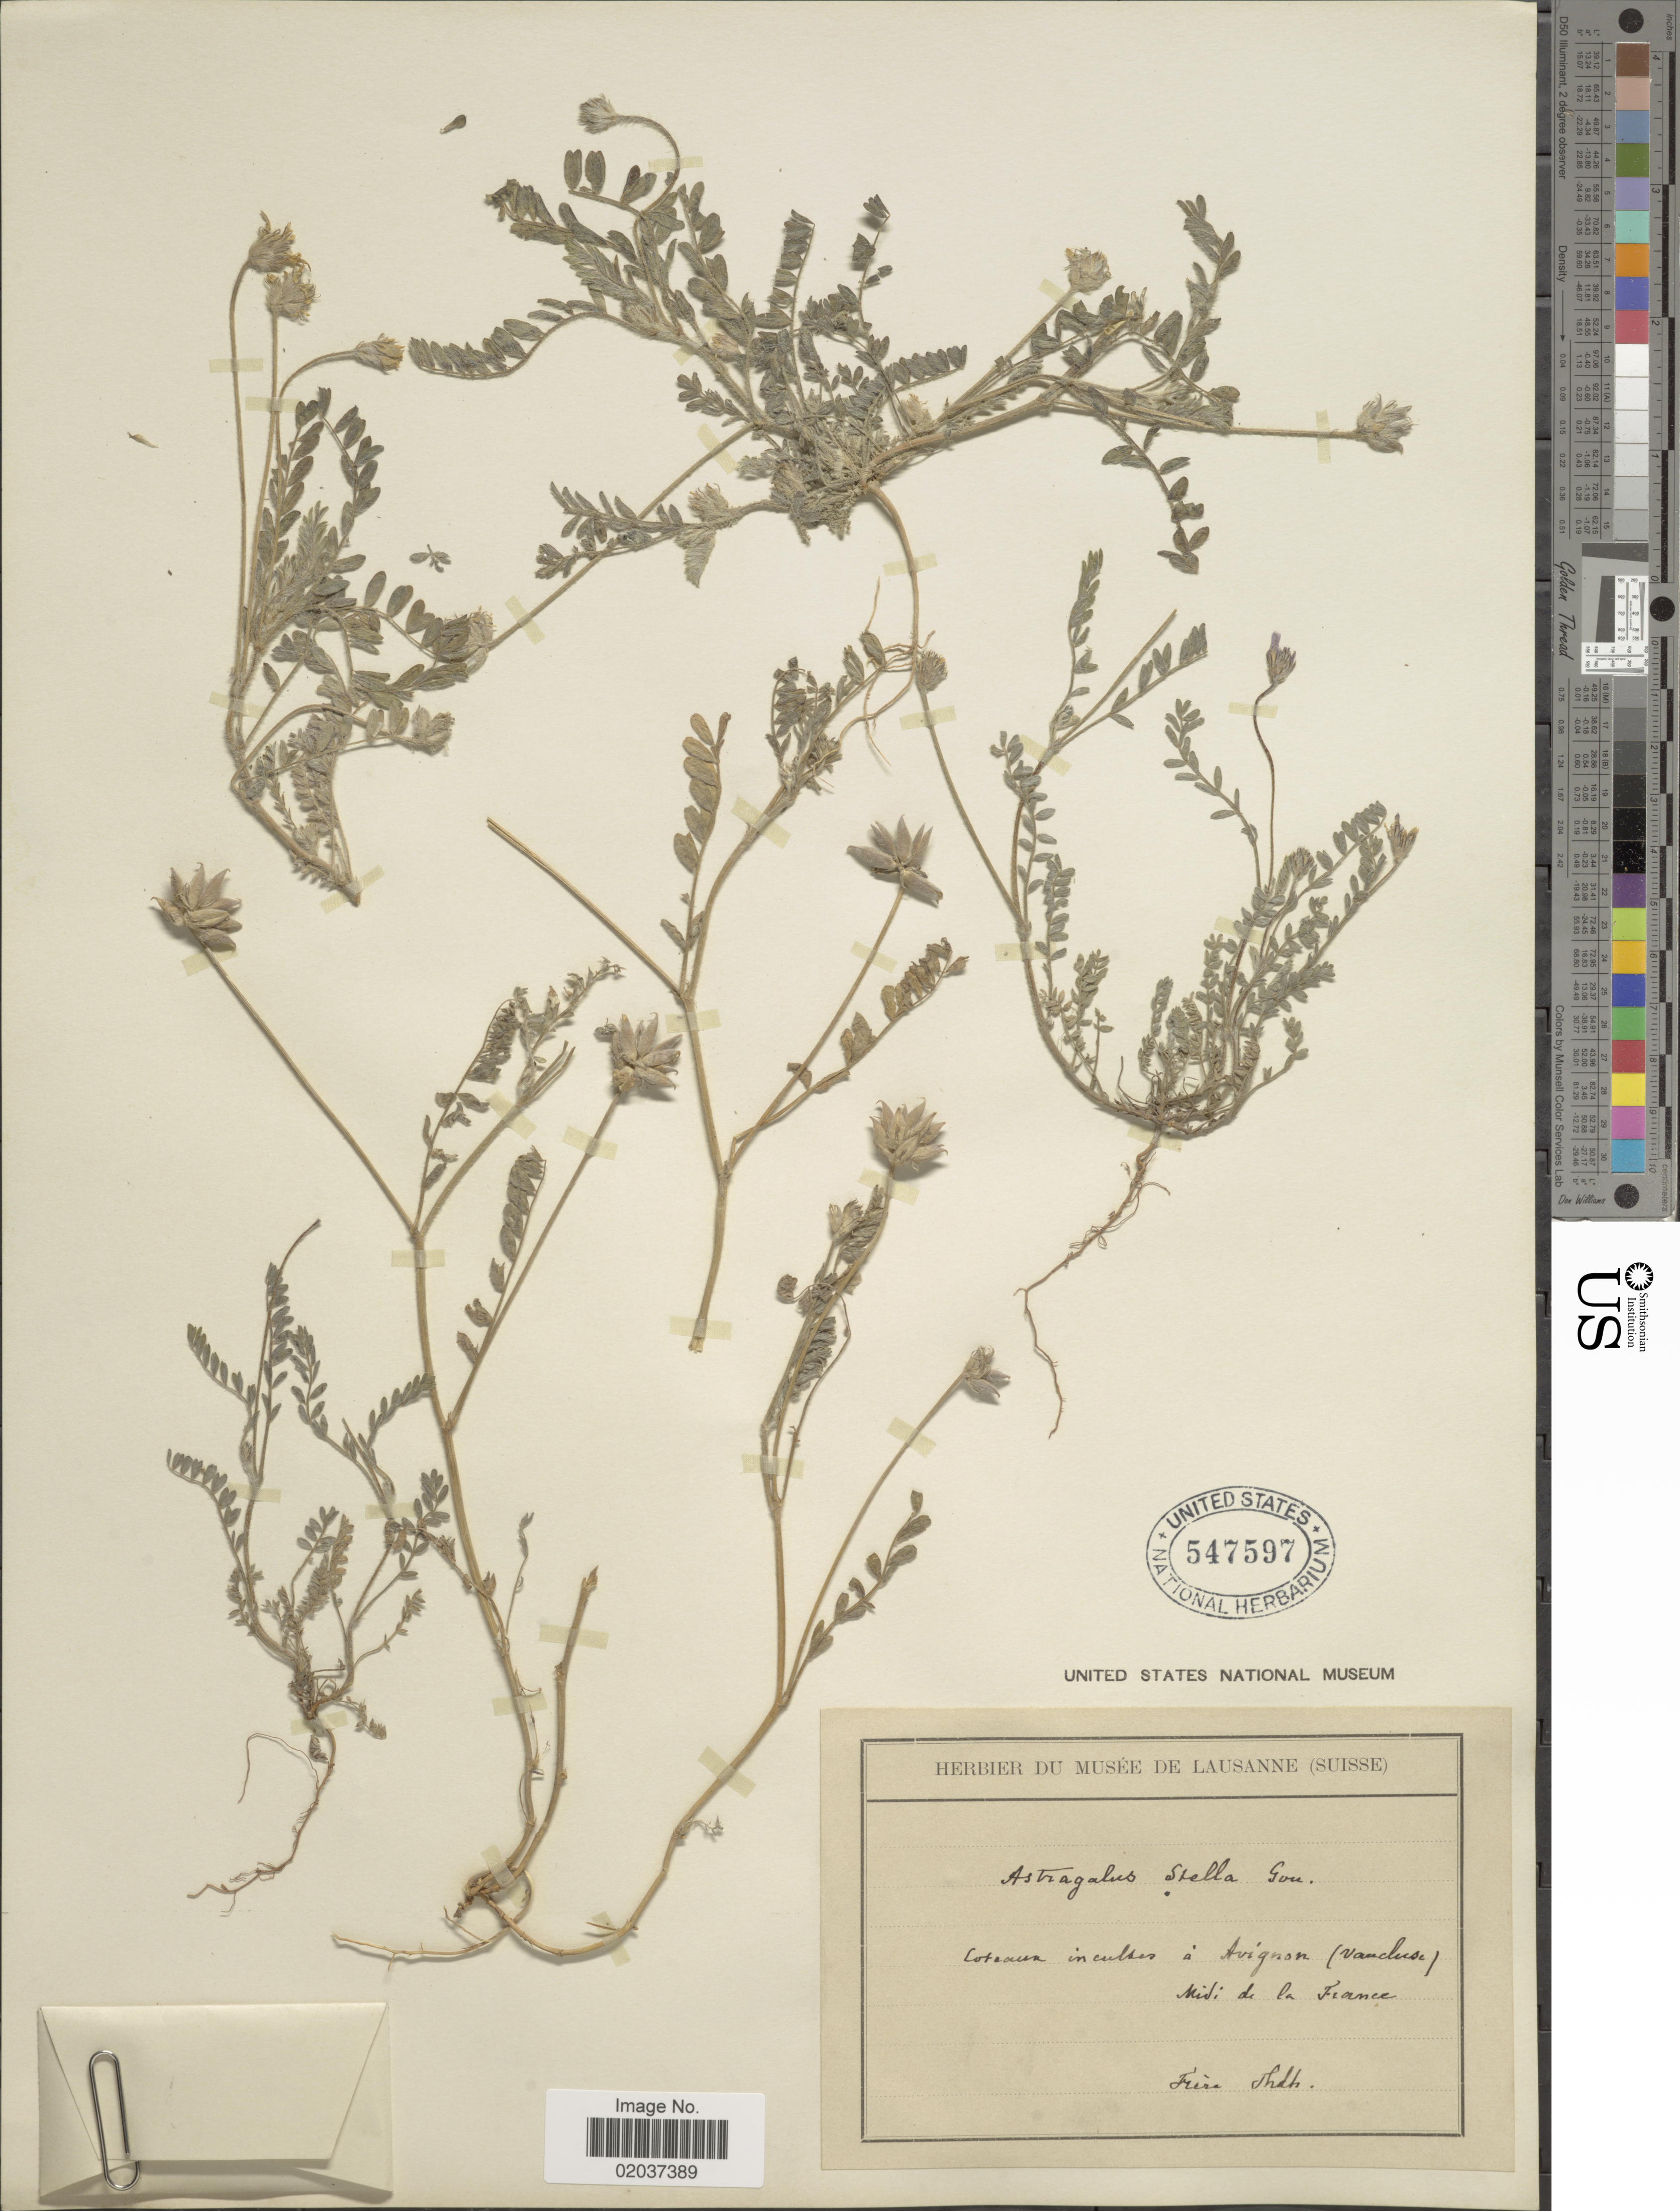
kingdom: Plantae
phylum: Tracheophyta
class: Magnoliopsida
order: Fabales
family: Fabaceae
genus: Astragalus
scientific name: Astragalus stella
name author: L.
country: France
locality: Coteaur incultes a Avigasm (Vancluse) Midi de la France [interpreted]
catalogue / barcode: US 547597